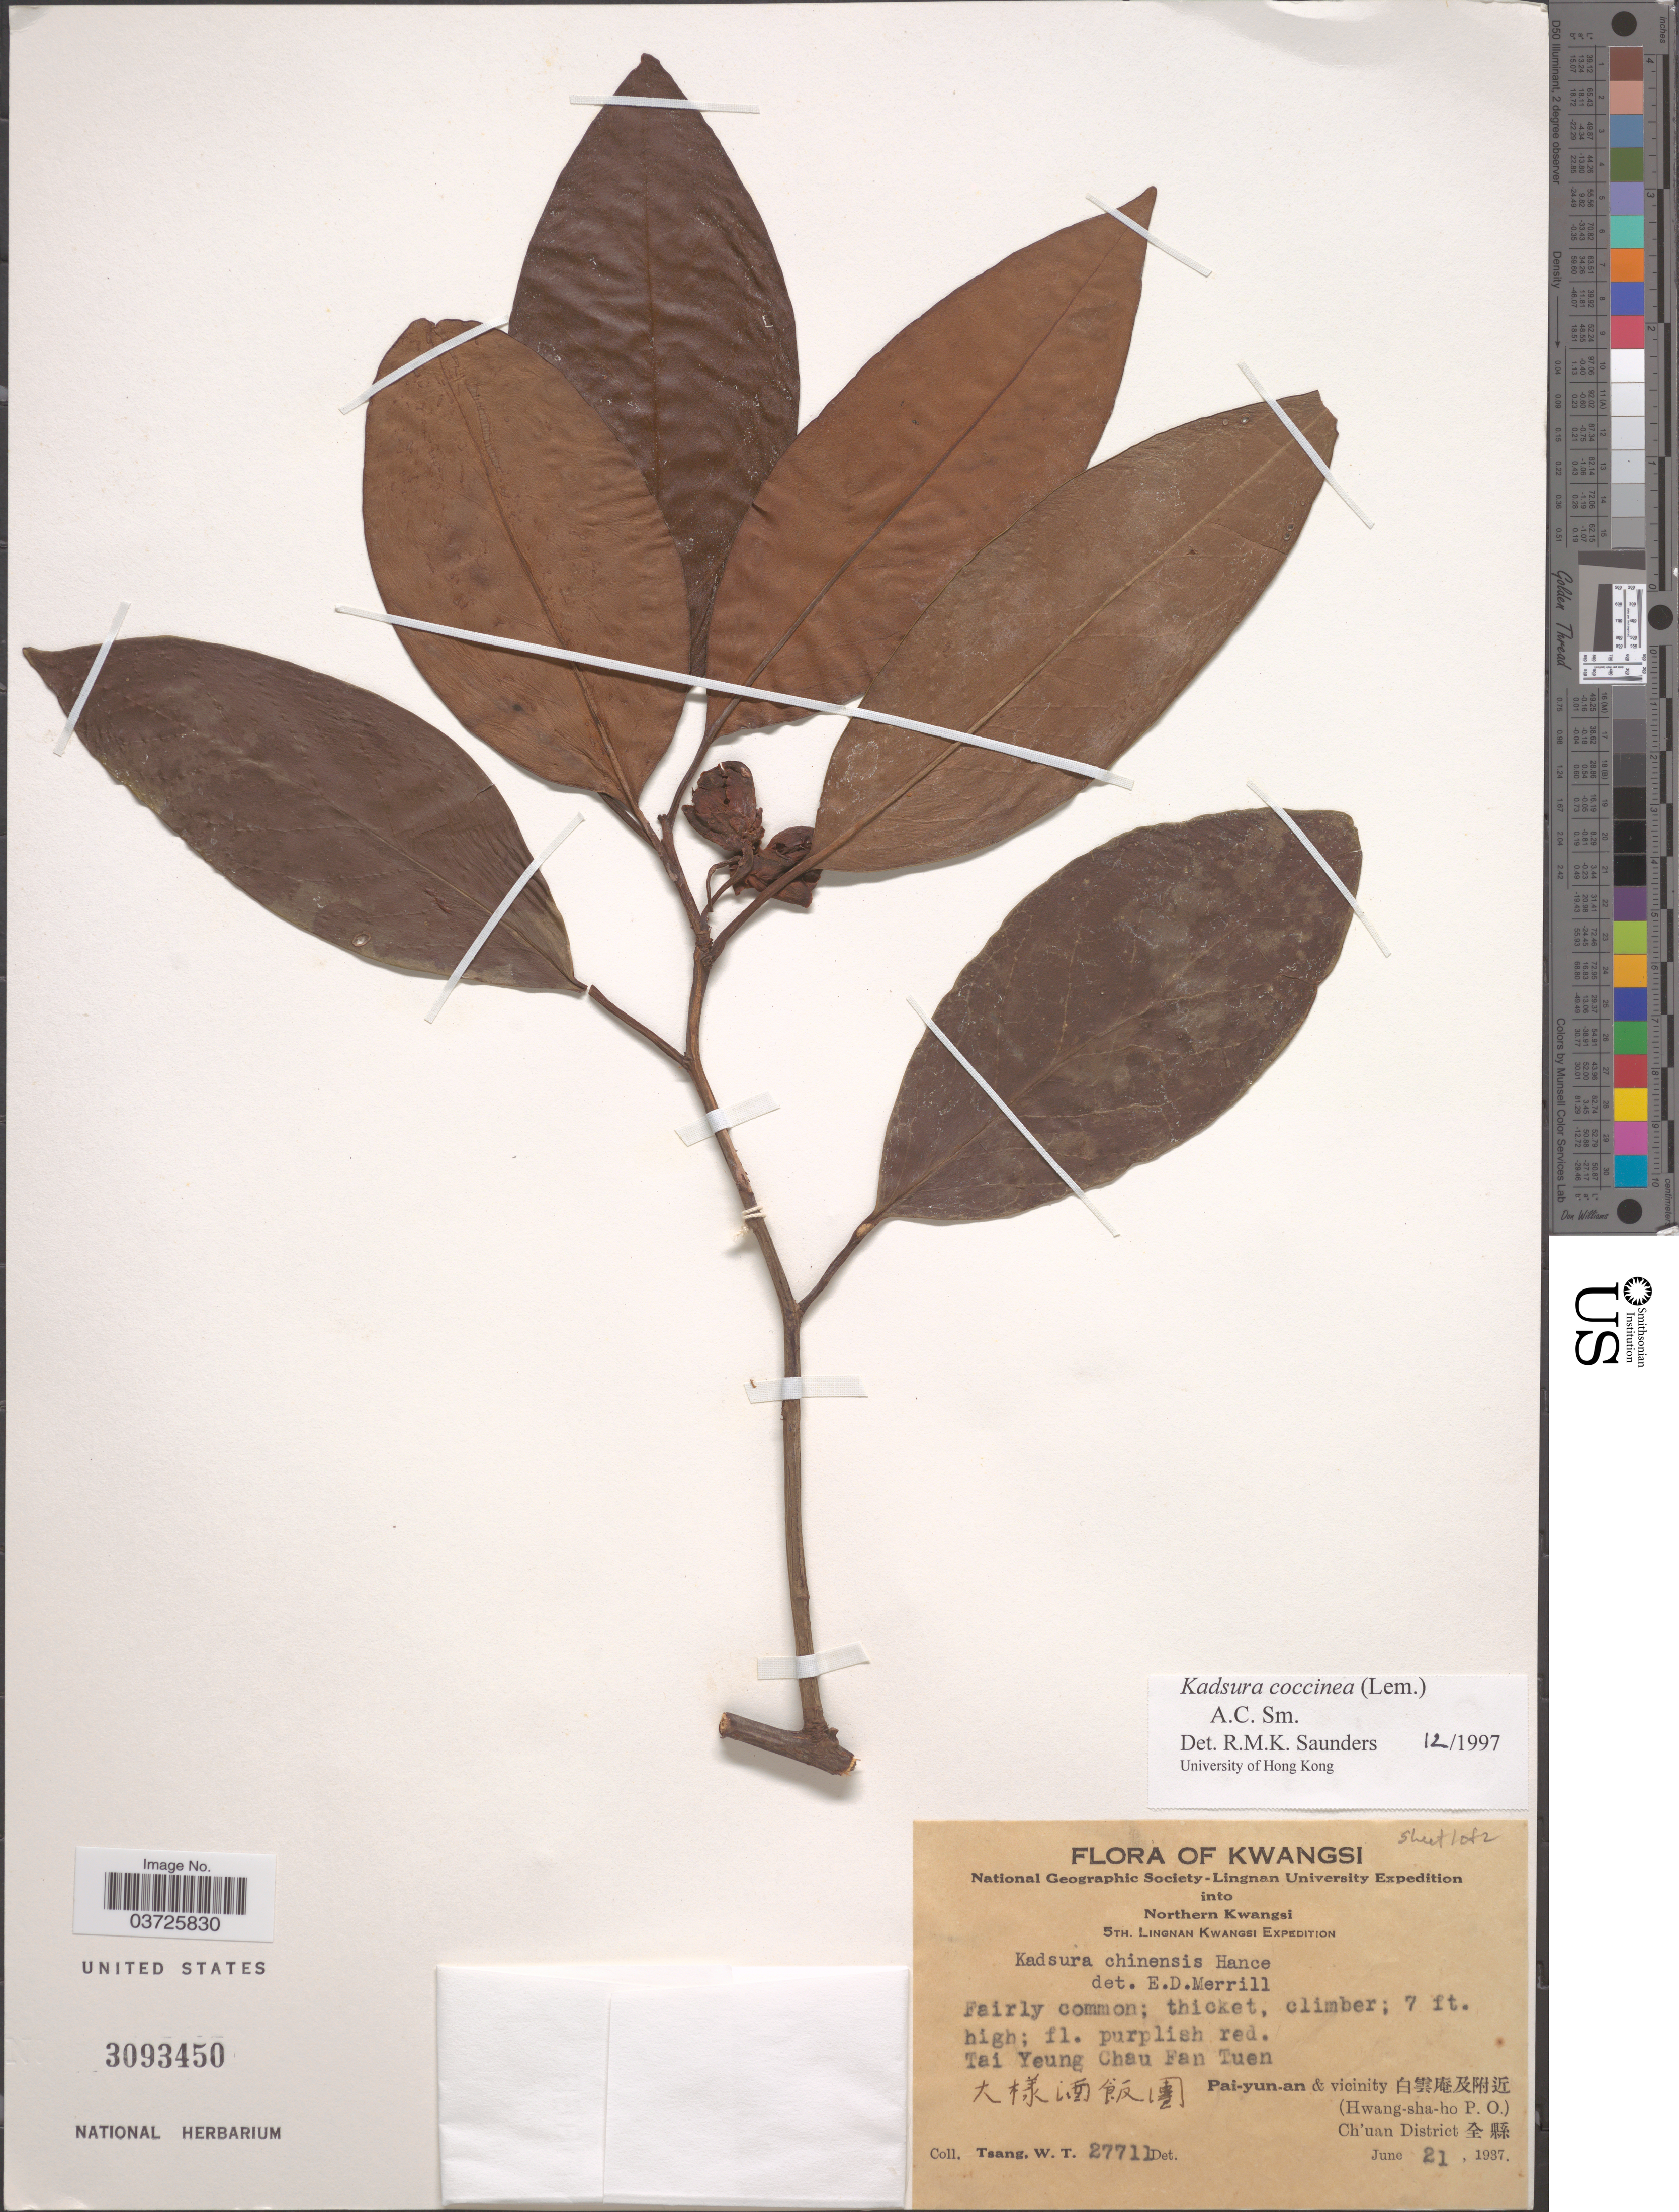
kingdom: Plantae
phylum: Tracheophyta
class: Magnoliopsida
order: Austrobaileyales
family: Schisandraceae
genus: Kadsura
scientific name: Kadsura coccinea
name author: (Lem.) A.C. Sm.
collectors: W. T. Tsang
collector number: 27711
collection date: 1937-06-21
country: China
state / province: Guangxi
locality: Kwangsi. Tai Yeung Chau Fan Tuen. X. Pai-yun-an & vicinity X. (Hwang-sha-ho P. O.). Ch'uan District X.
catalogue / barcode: US 3093450